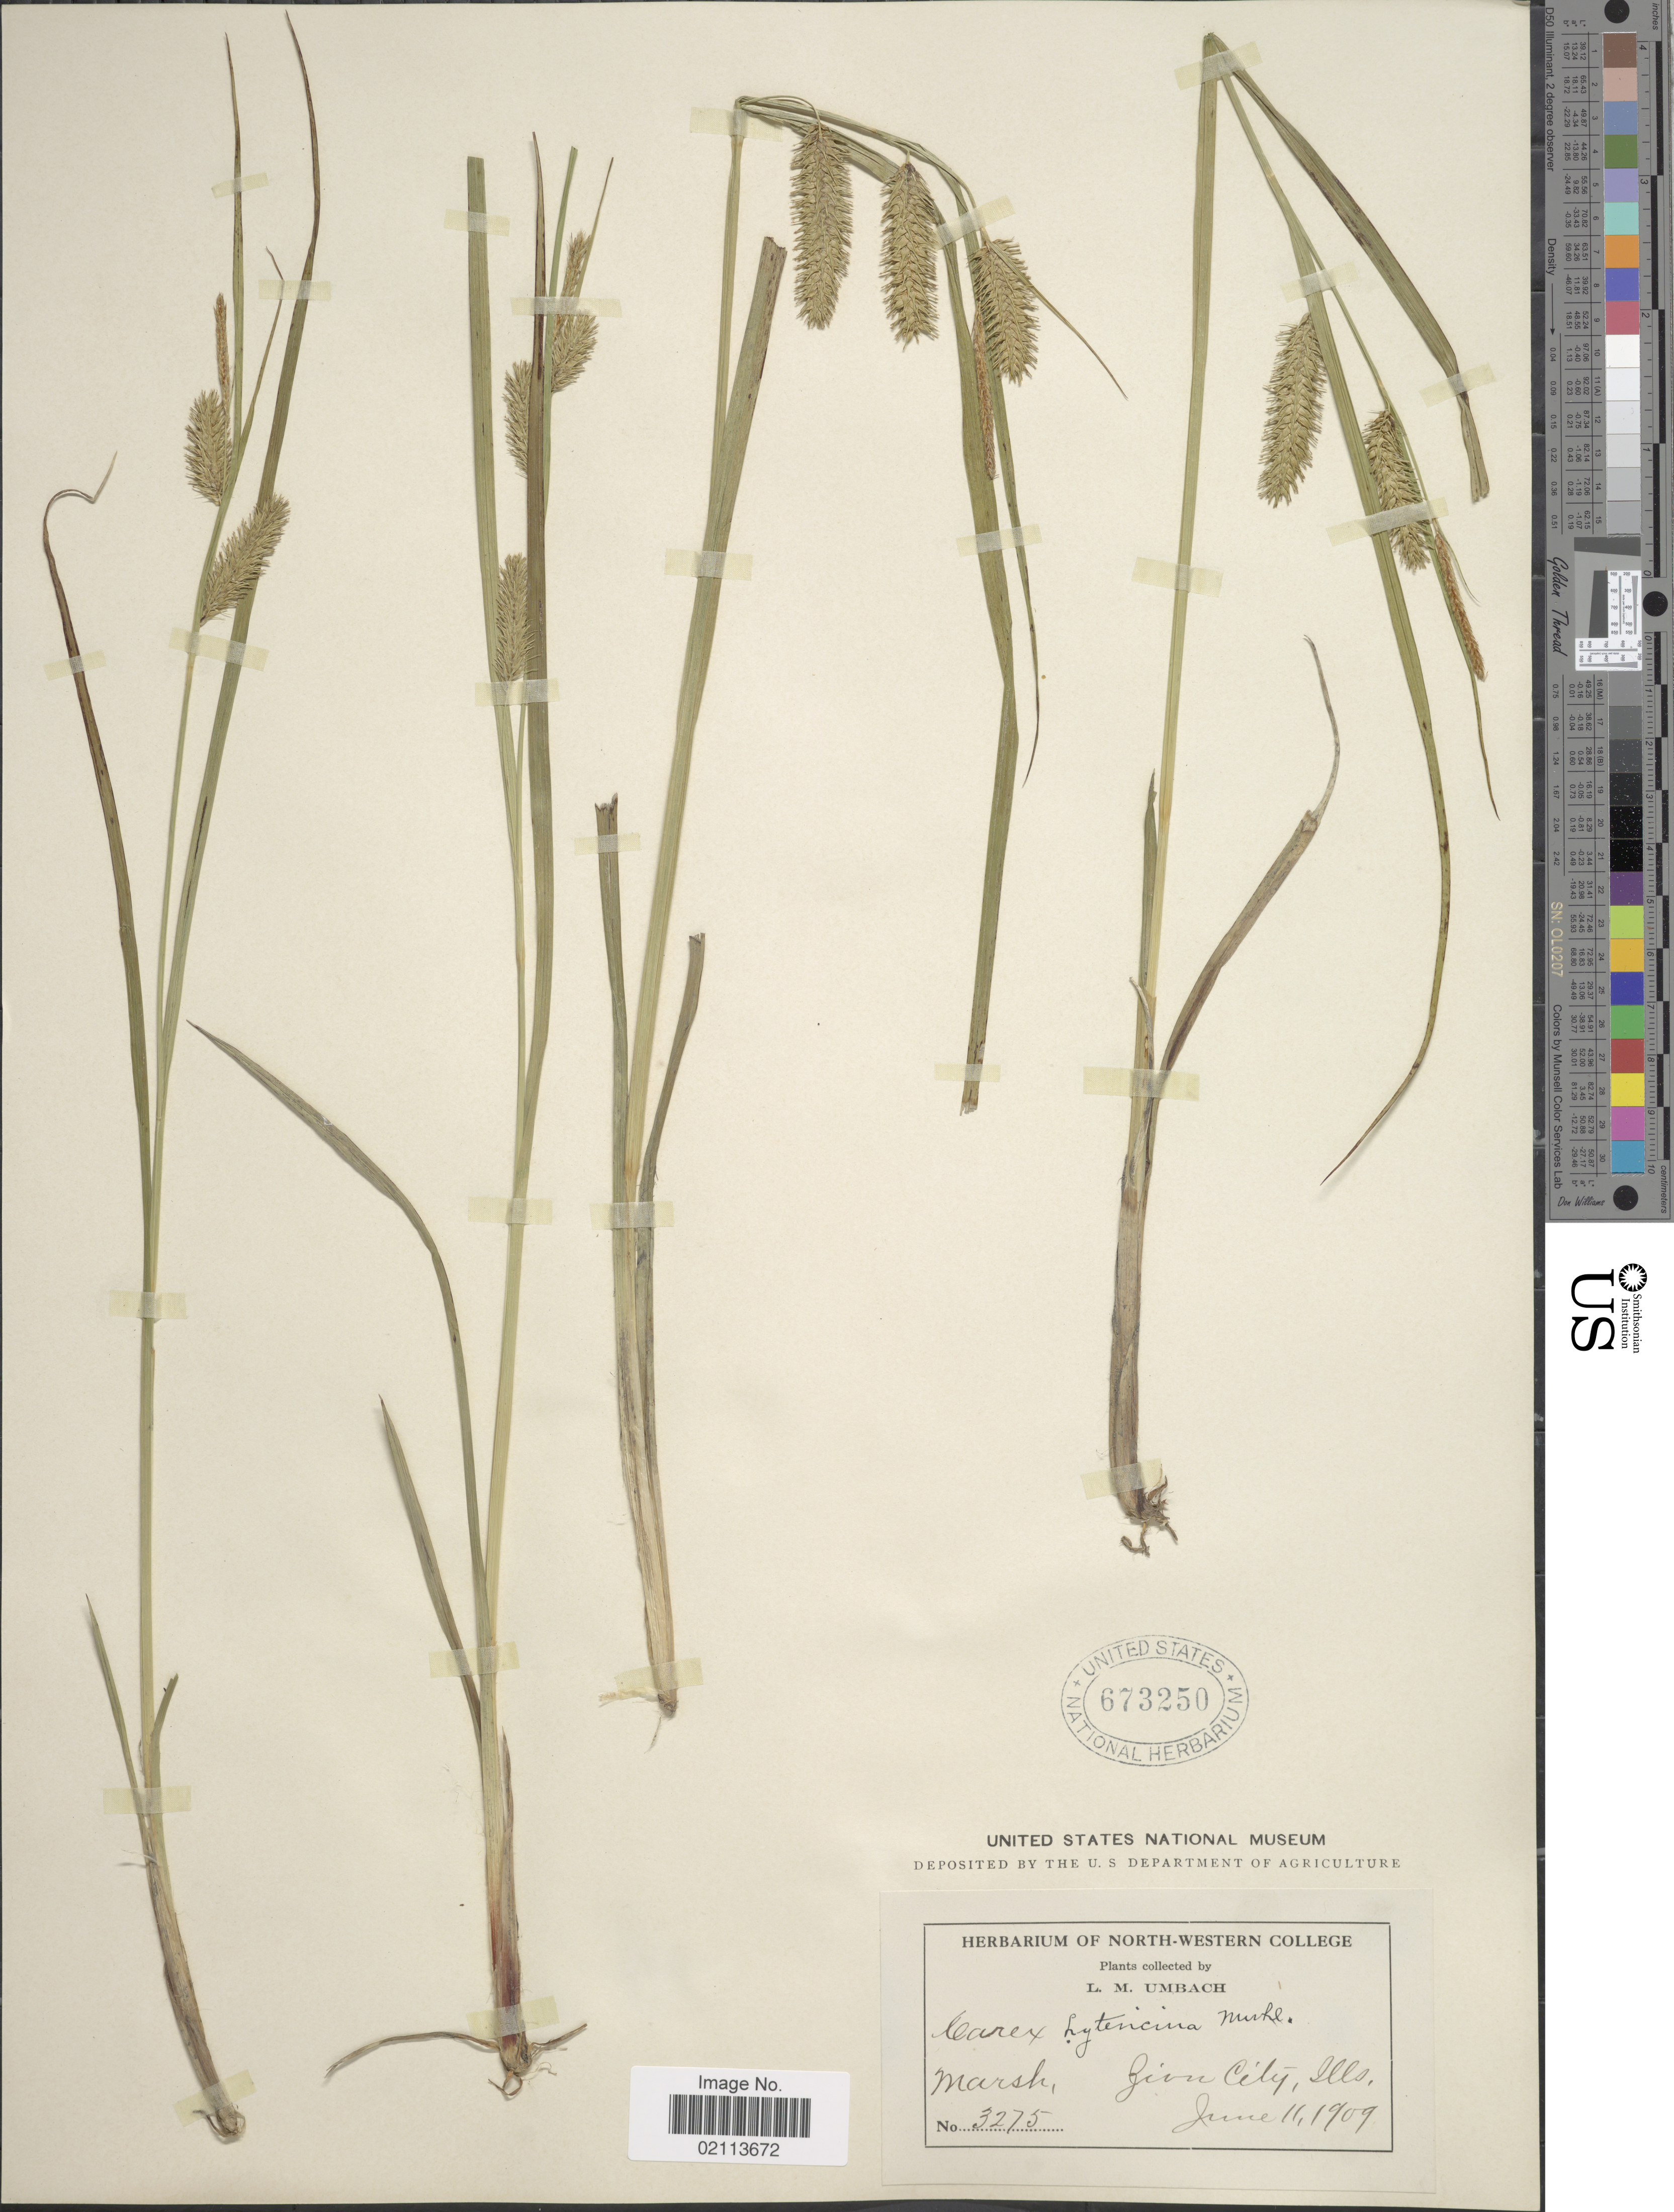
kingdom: Plantae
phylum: Tracheophyta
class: Liliopsida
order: Poales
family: Cyperaceae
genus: Carex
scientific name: Carex hystericina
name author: Muhl. ex Willd.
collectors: L. M. Umbach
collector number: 3275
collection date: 1909-06-11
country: United States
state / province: Illinois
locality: Marsh, Zion City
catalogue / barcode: US 673250